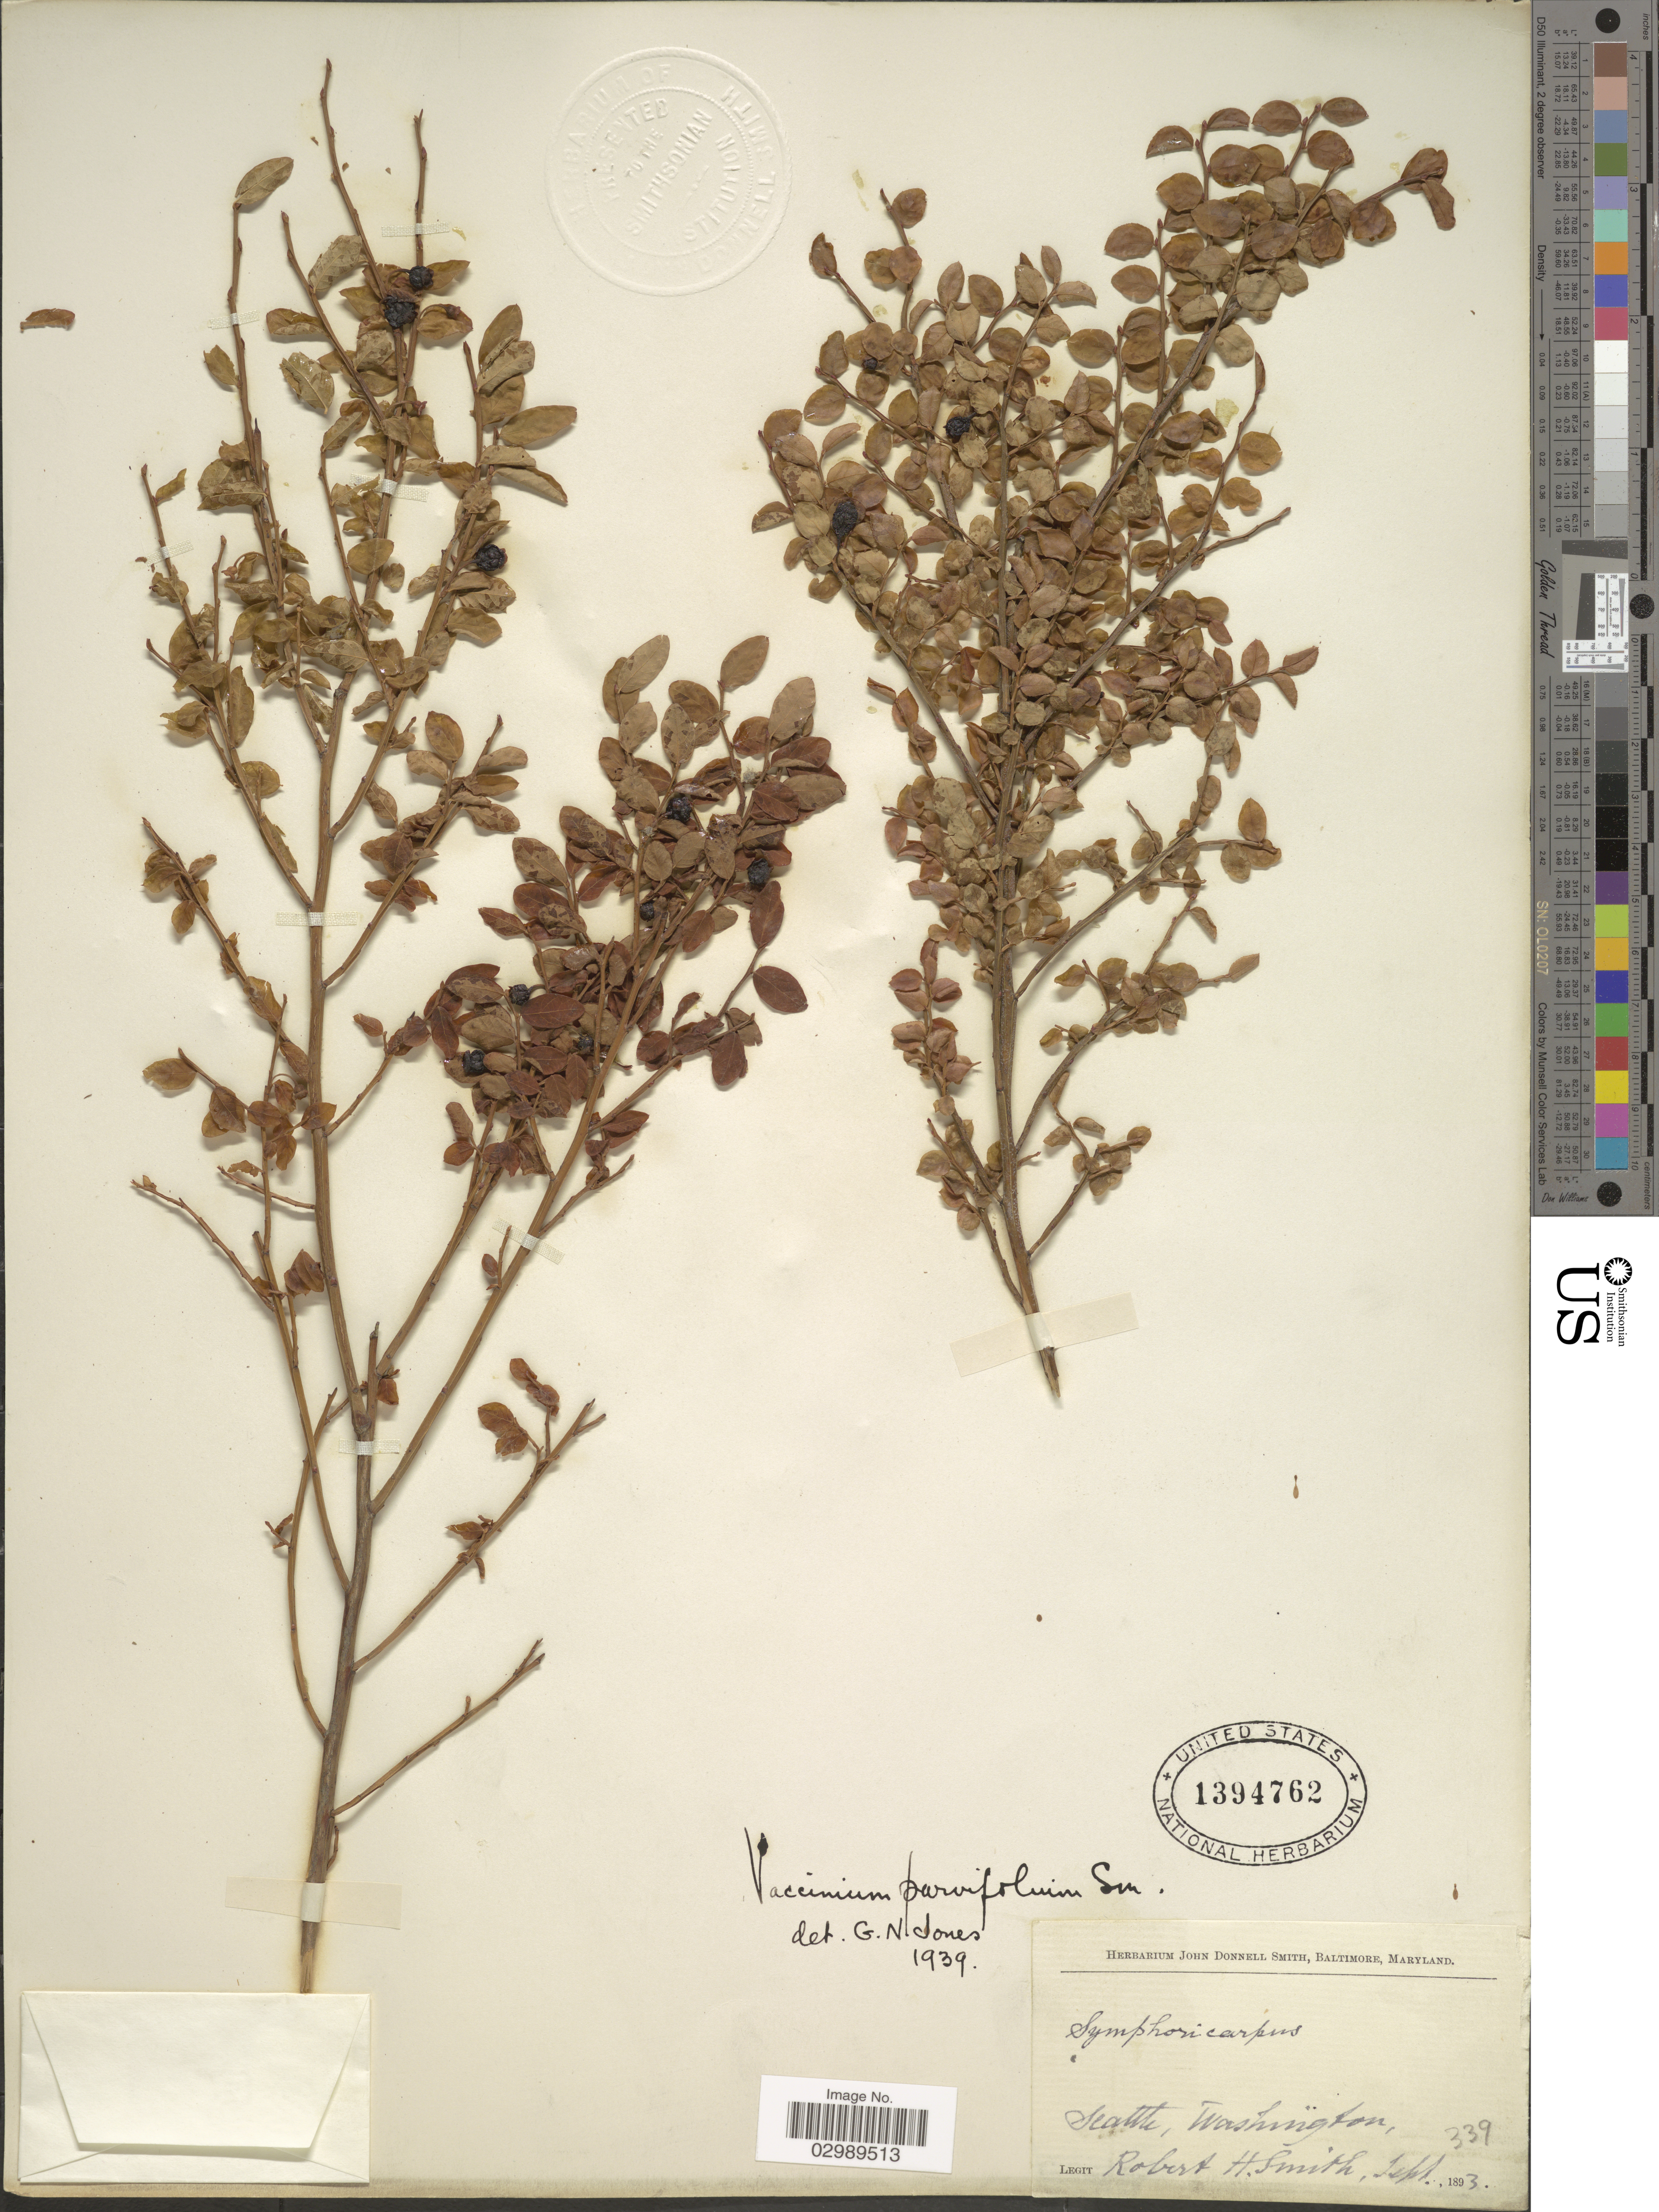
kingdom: Plantae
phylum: Tracheophyta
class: Magnoliopsida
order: Ericales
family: Ericaceae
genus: Vaccinium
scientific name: Vaccinium parvifolium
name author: Small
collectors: R. H. Smith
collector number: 339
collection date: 1893-09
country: United States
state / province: Washington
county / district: King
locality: Seattle.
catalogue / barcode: US 1394762